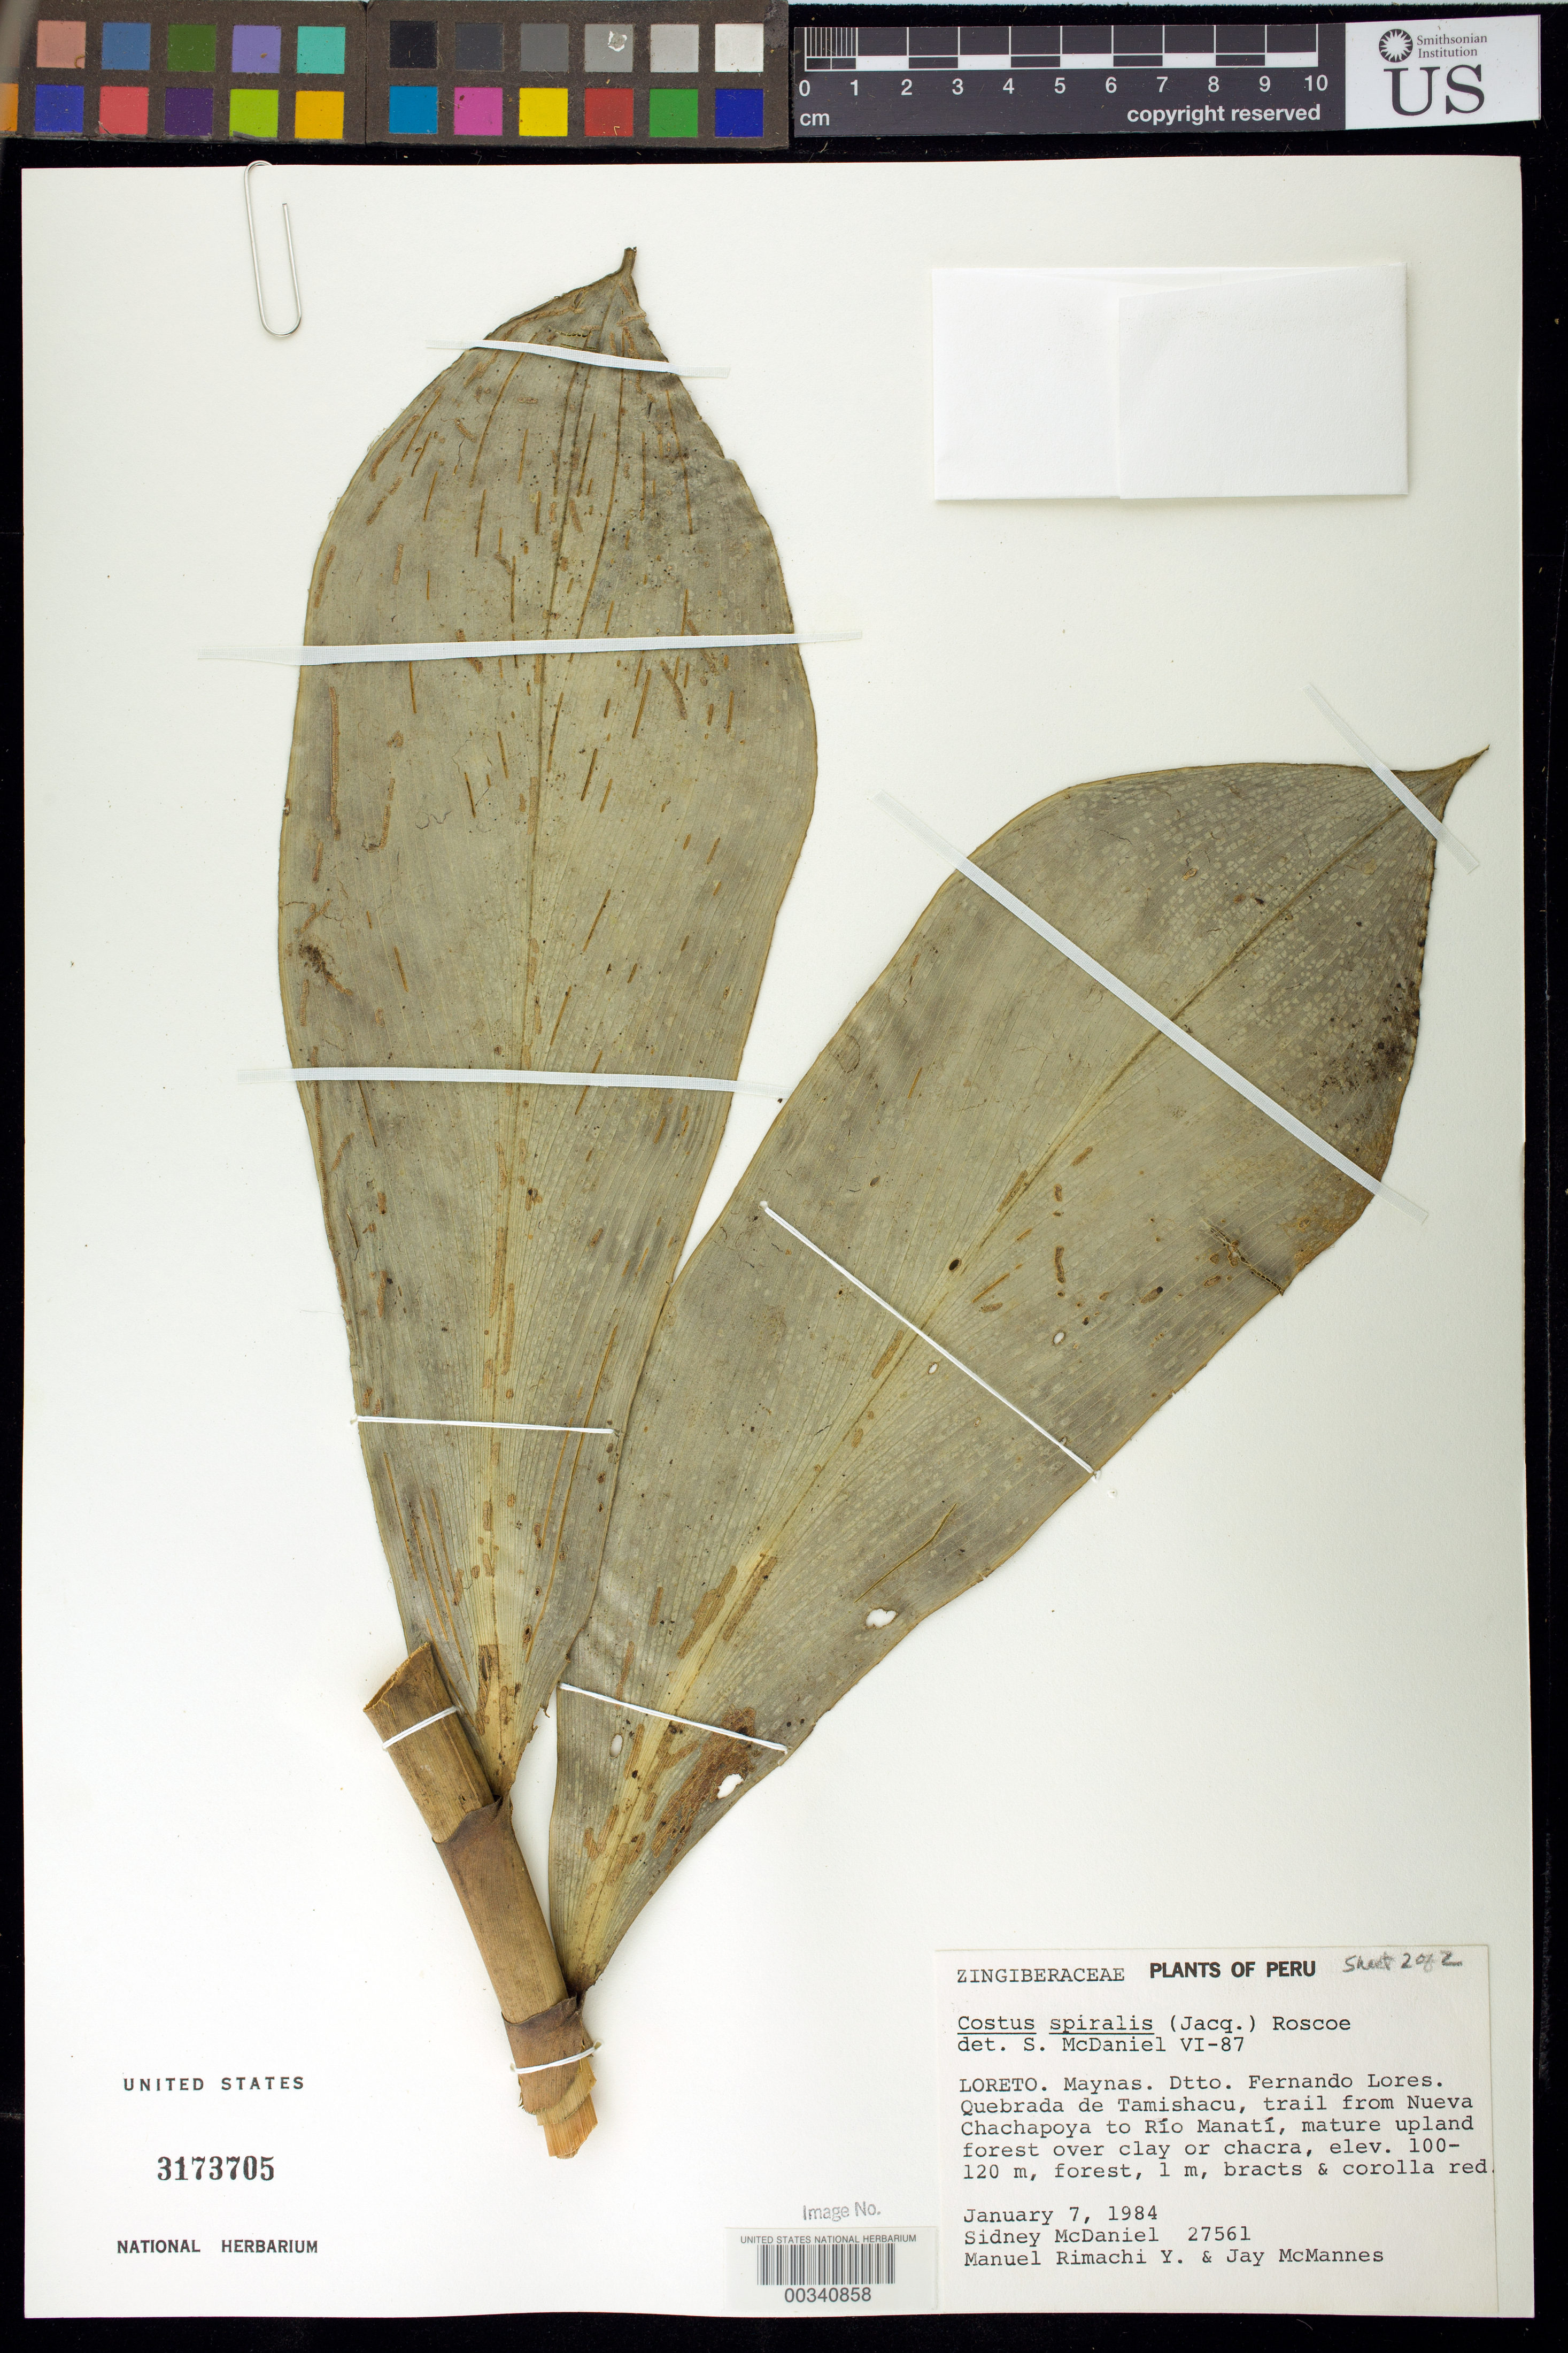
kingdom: Plantae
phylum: Tracheophyta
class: Liliopsida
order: Zingiberales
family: Costaceae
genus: Costus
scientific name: Costus scaber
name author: Ruiz & Pav.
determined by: McDaniel, Sidney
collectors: S. T. McDaniel, M. Rimachi Y. & J. McMannes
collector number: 27561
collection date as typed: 07 Jan 1984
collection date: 1984-01-07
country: Peru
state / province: Loreto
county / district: Maynas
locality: Dtto fernando lores, quebrada de tamishacu, trail from nueva chachapoya to rio manati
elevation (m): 100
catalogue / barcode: US 3173705